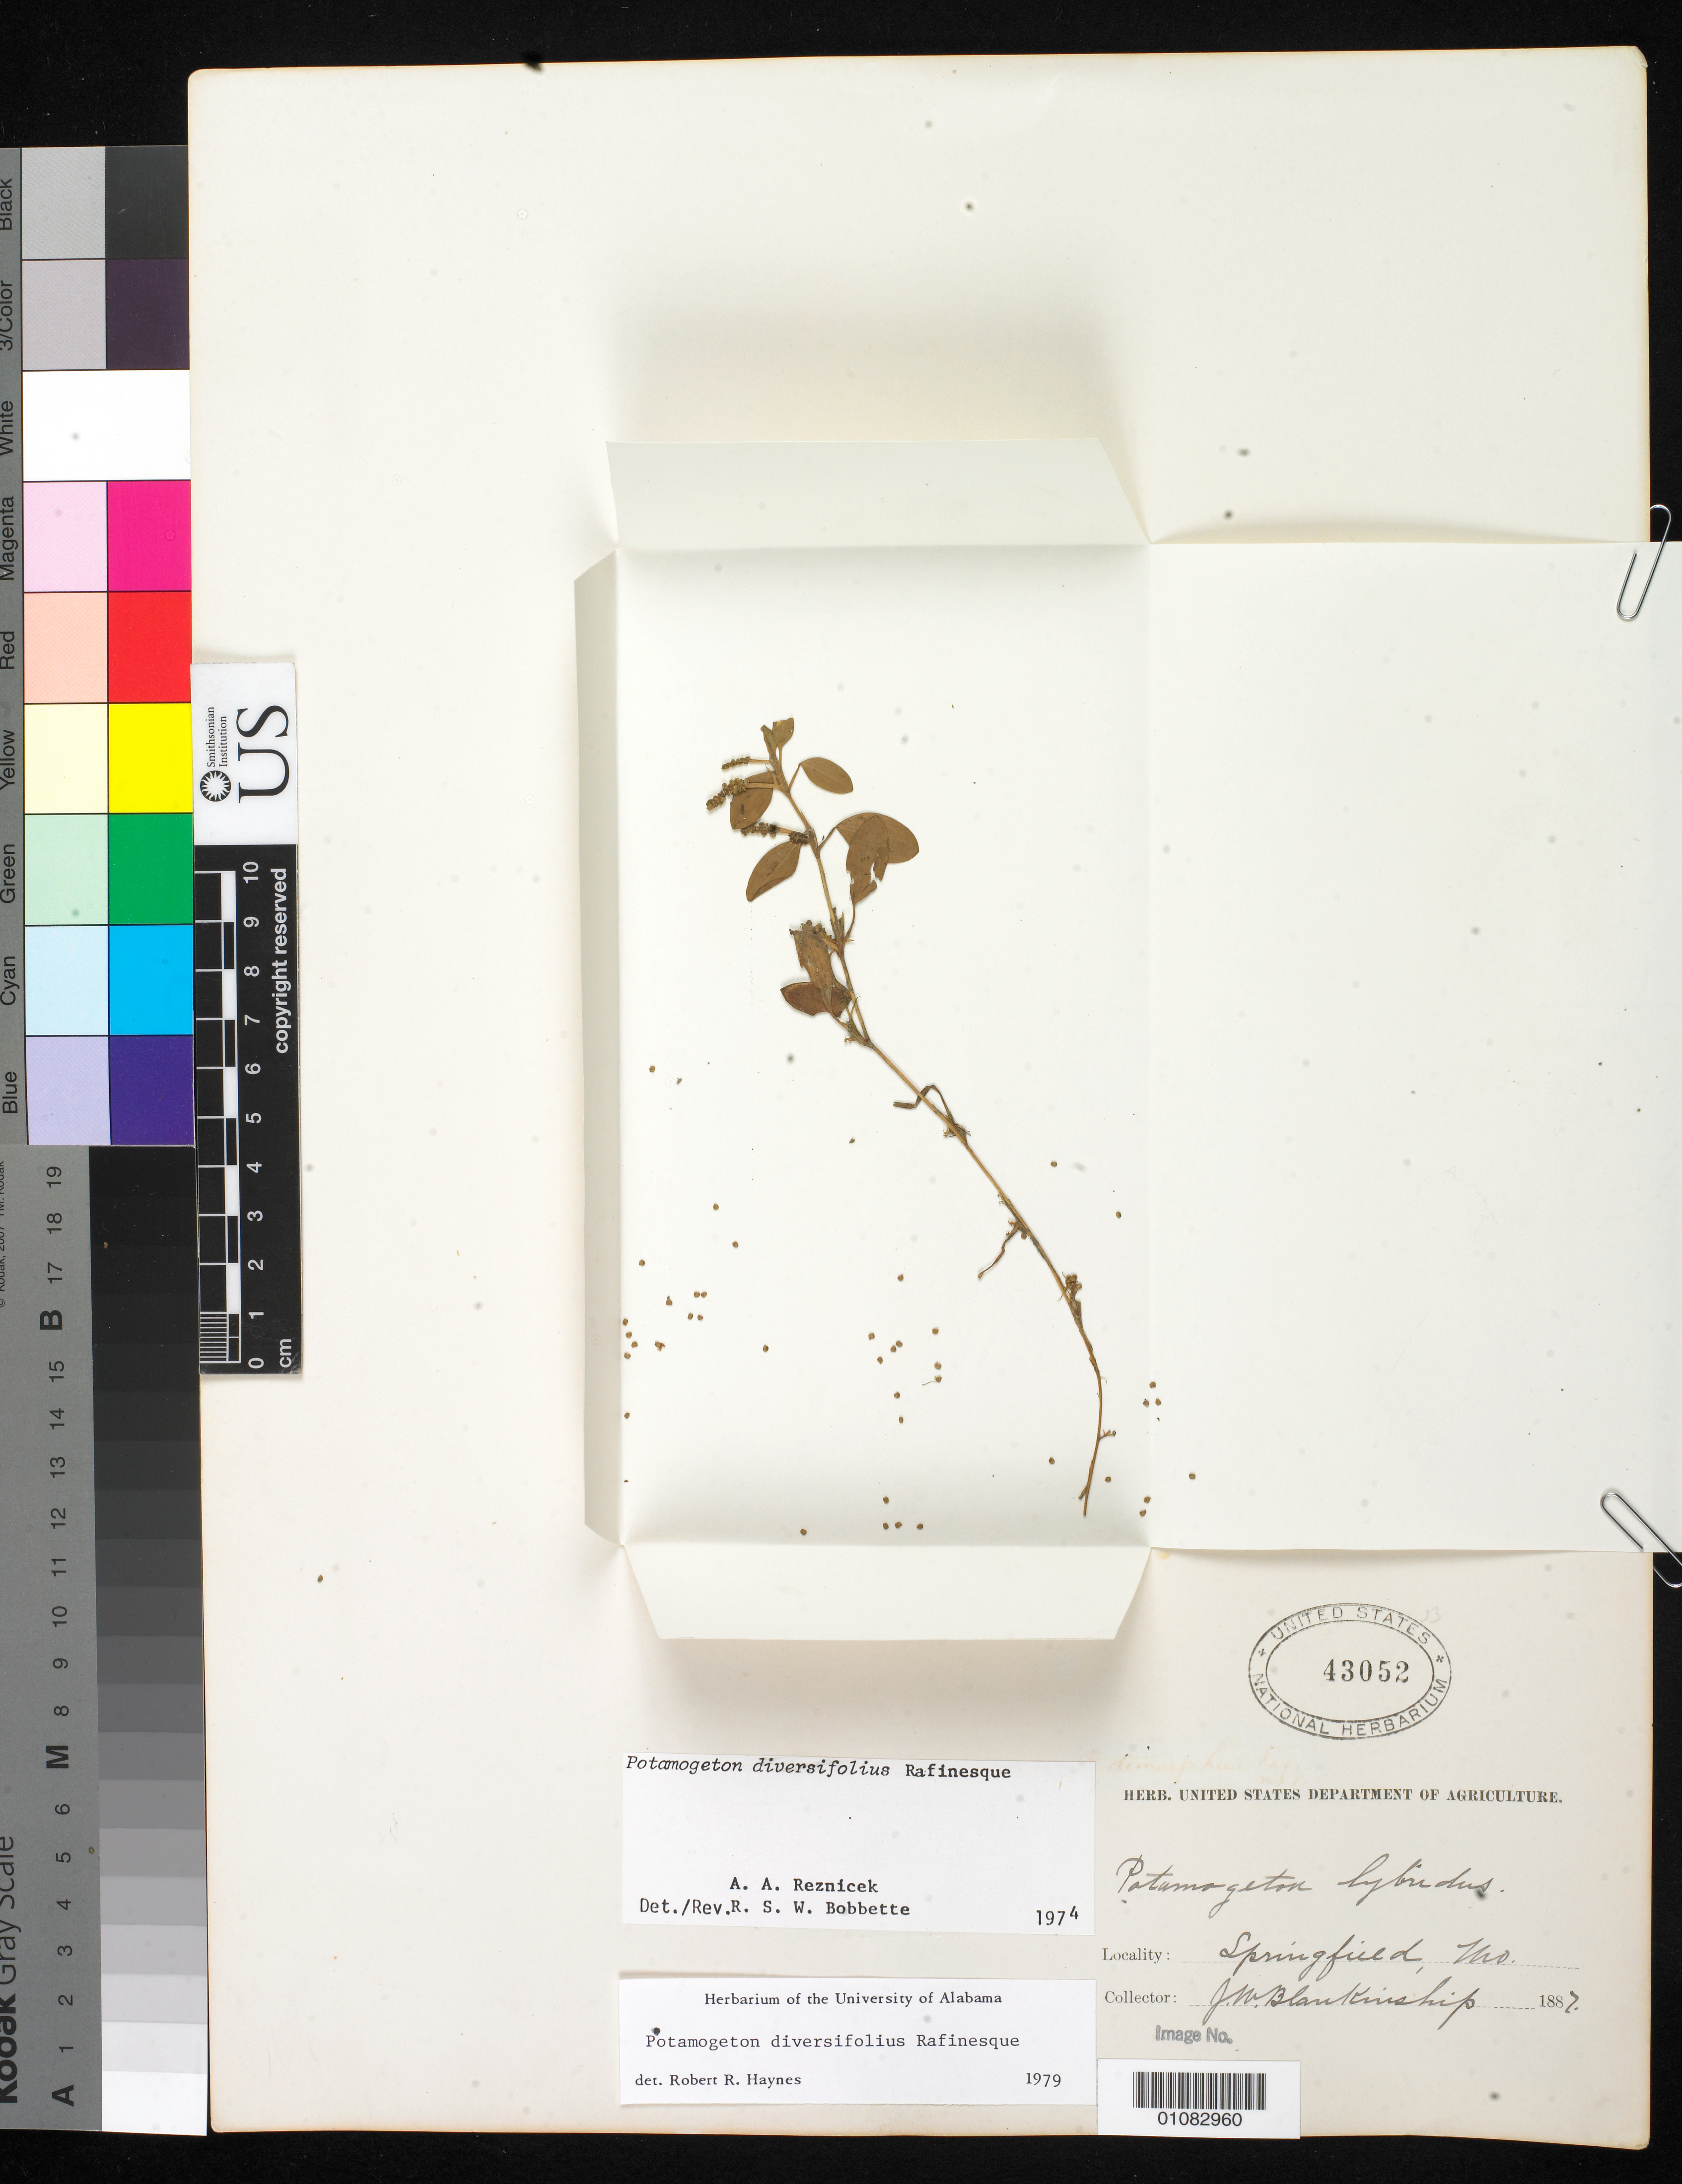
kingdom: Plantae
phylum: Tracheophyta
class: Liliopsida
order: Alismatales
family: Potamogetonaceae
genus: Potamogeton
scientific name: Potamogeton diversifolius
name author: Raf.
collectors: J. W. Blankinship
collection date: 1887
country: United States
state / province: Missouri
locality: Springfield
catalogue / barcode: US 43052